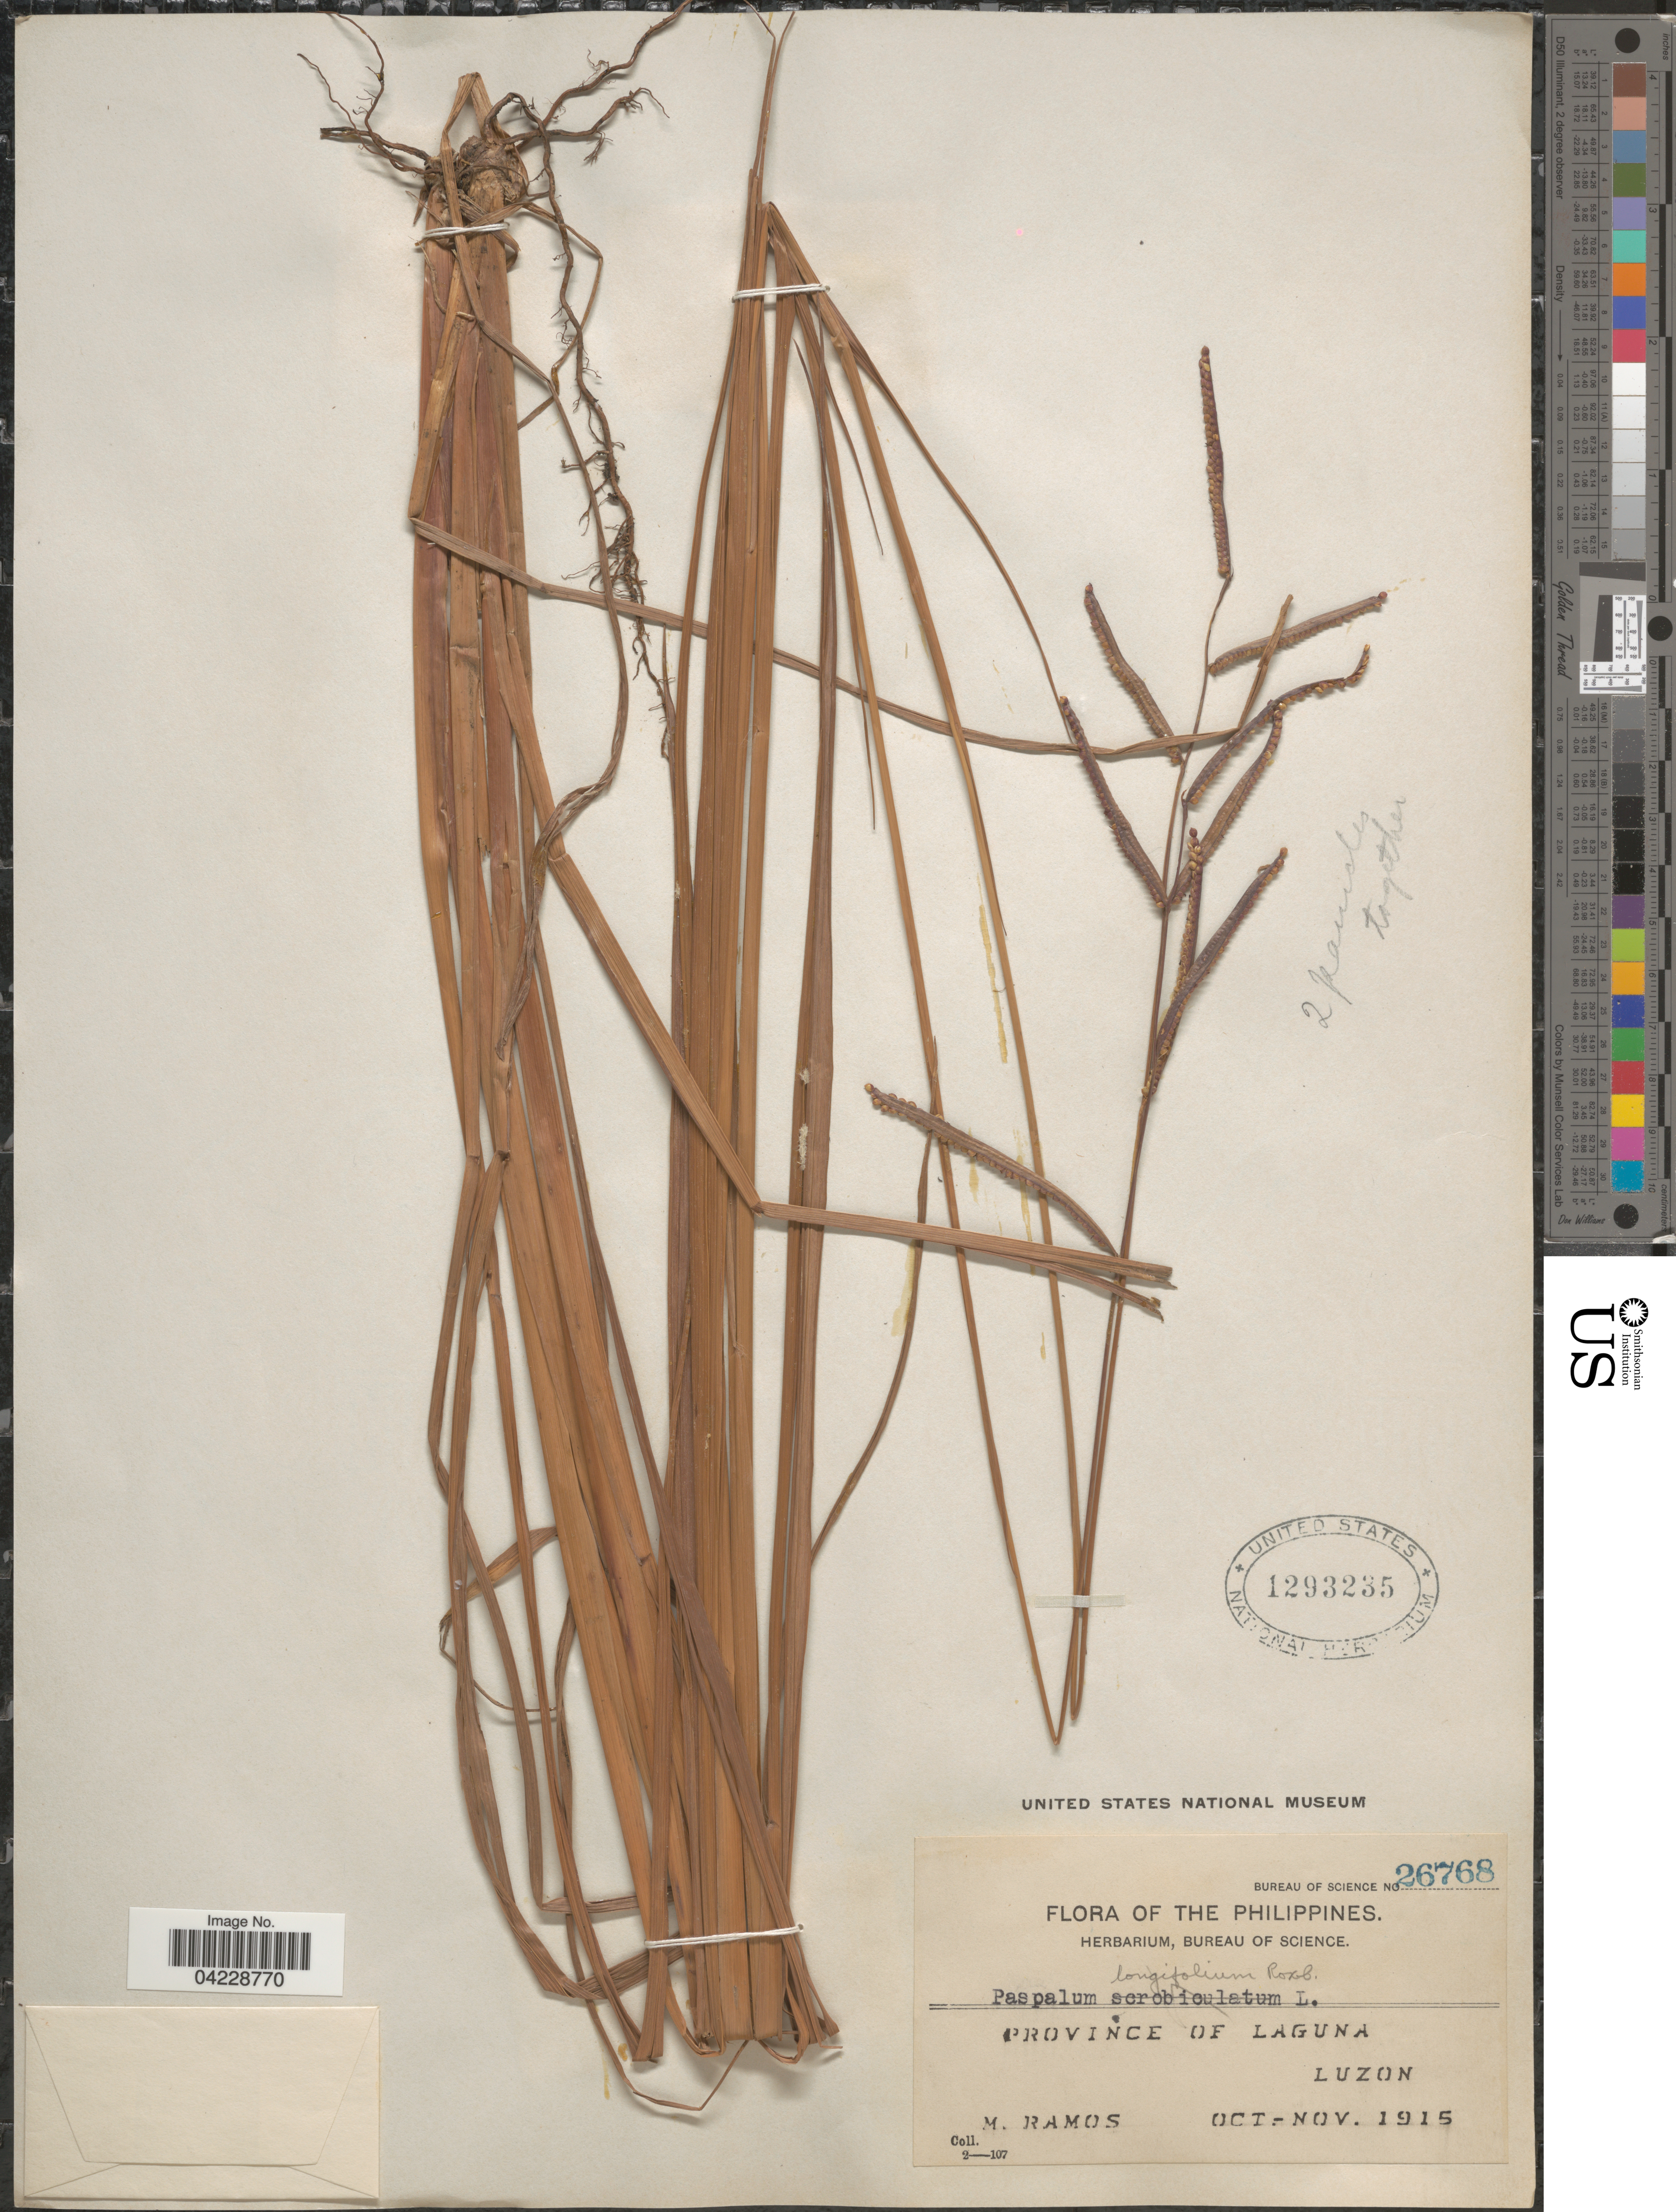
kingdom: Plantae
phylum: Tracheophyta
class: Liliopsida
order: Poales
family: Poaceae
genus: Paspalum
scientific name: Paspalum longifolium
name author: Roxb.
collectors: M. Ramos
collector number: Bureau of Science 26768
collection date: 1915-10/1915-11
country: Philippines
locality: Province of Laguna. Luzon.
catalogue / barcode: US 1293235